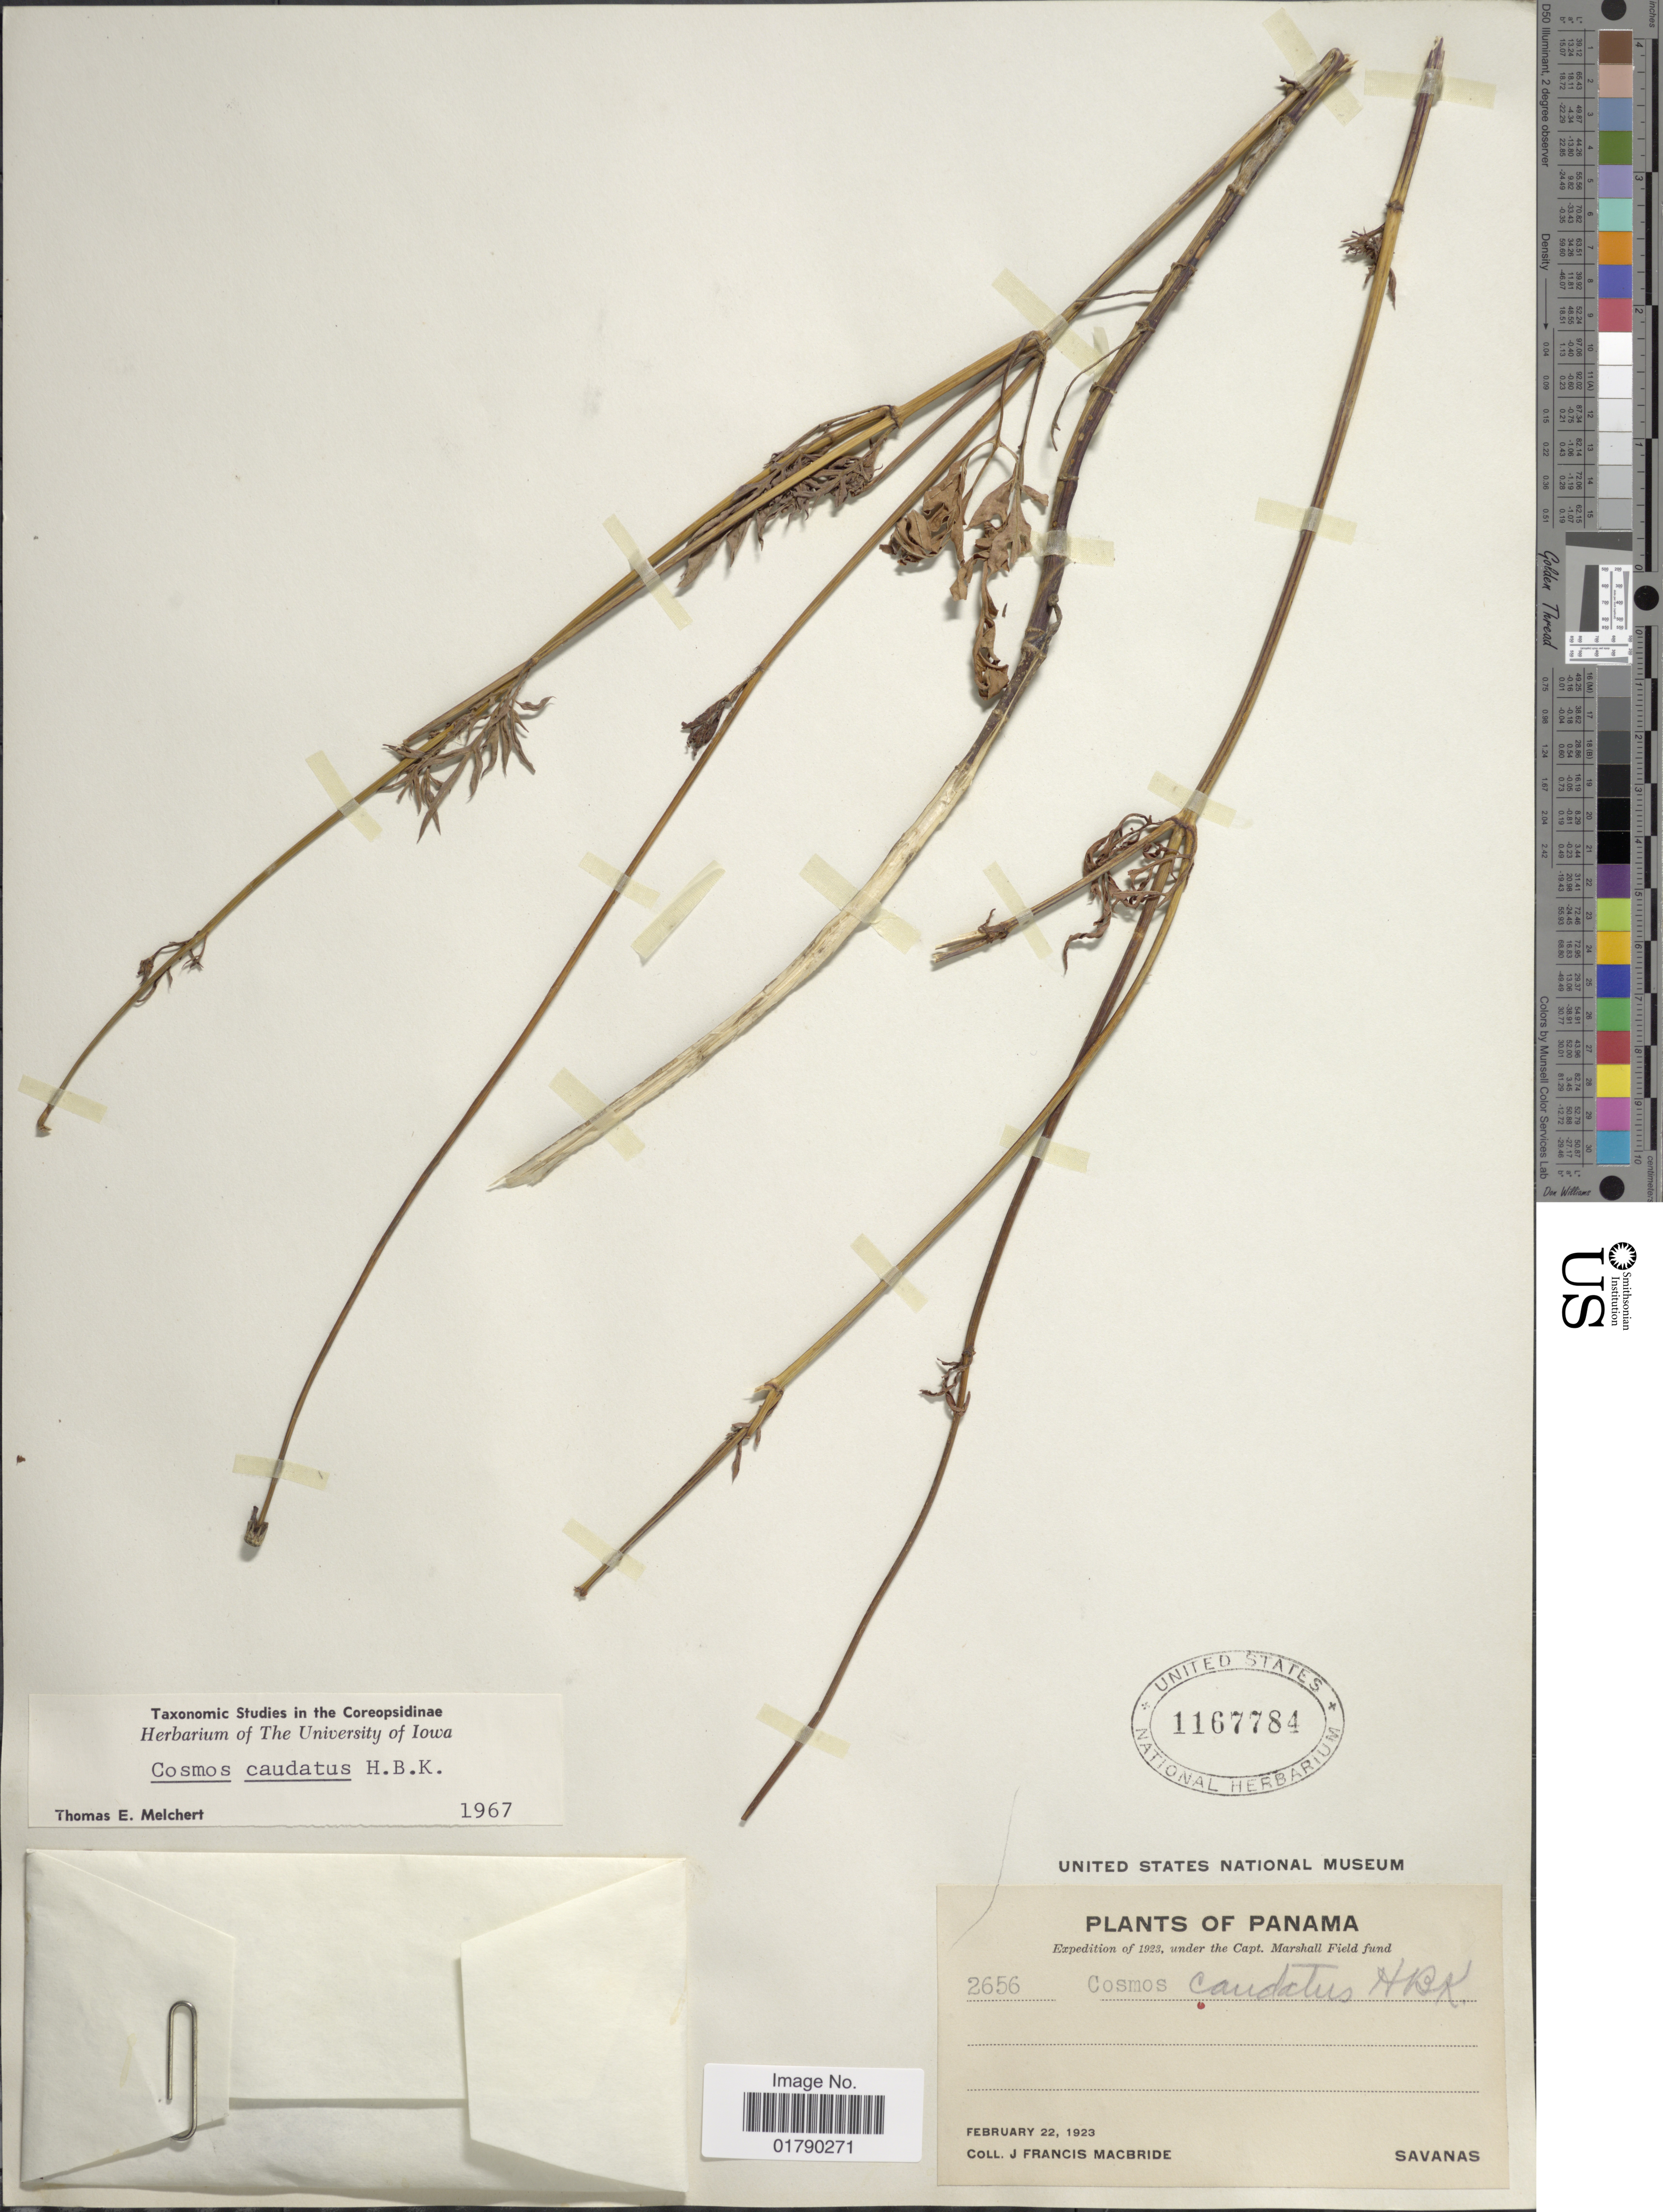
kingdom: Plantae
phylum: Tracheophyta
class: Magnoliopsida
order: Asterales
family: Asteraceae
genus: Cosmos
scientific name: Cosmos caudatus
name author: Kunth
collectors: J. F. Macbride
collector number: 2656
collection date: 1923-02-22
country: Panama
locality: Savanas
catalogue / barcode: US 1167784